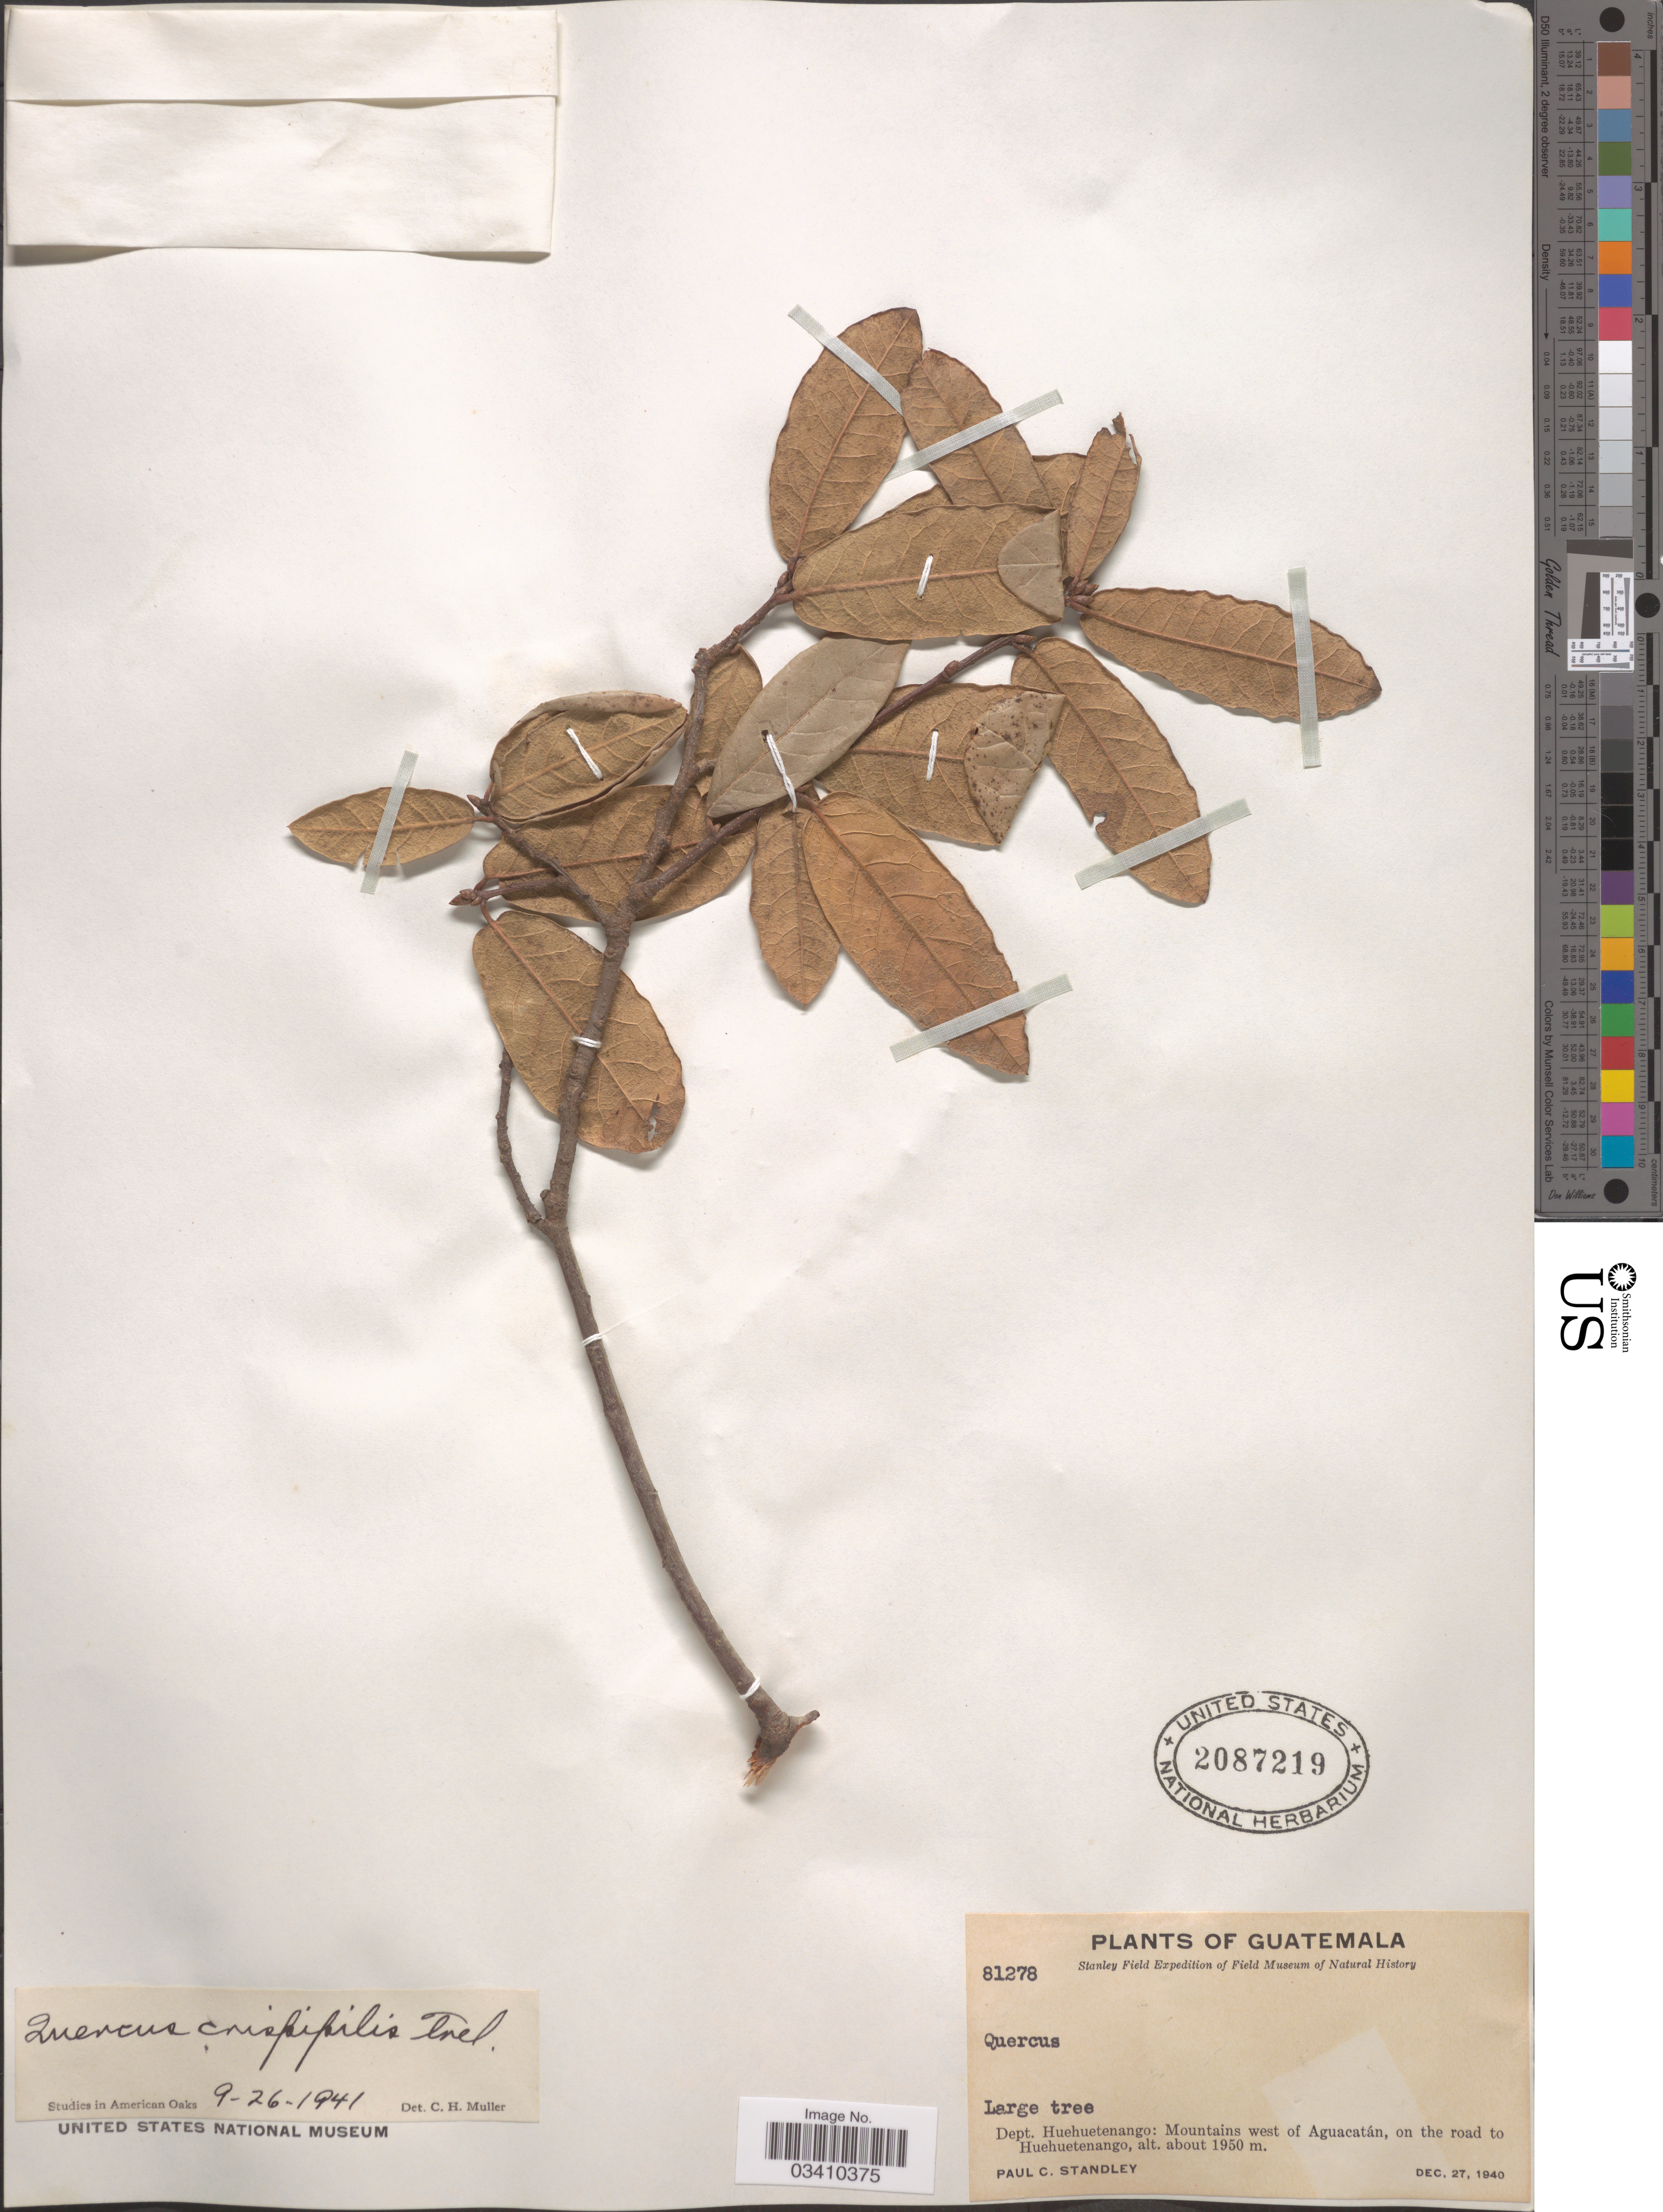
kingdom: Plantae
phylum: Tracheophyta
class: Magnoliopsida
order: Fagales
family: Fagaceae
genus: Quercus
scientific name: Quercus crispipilis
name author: Trel.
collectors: P. C. Standley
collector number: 81278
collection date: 1940-12-27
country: Guatemala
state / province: Huehuetenango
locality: Dept. Huehuetenango: Mountains west of Aguacatán, on the road to Huehuetenango.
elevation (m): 1950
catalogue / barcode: US 2087219